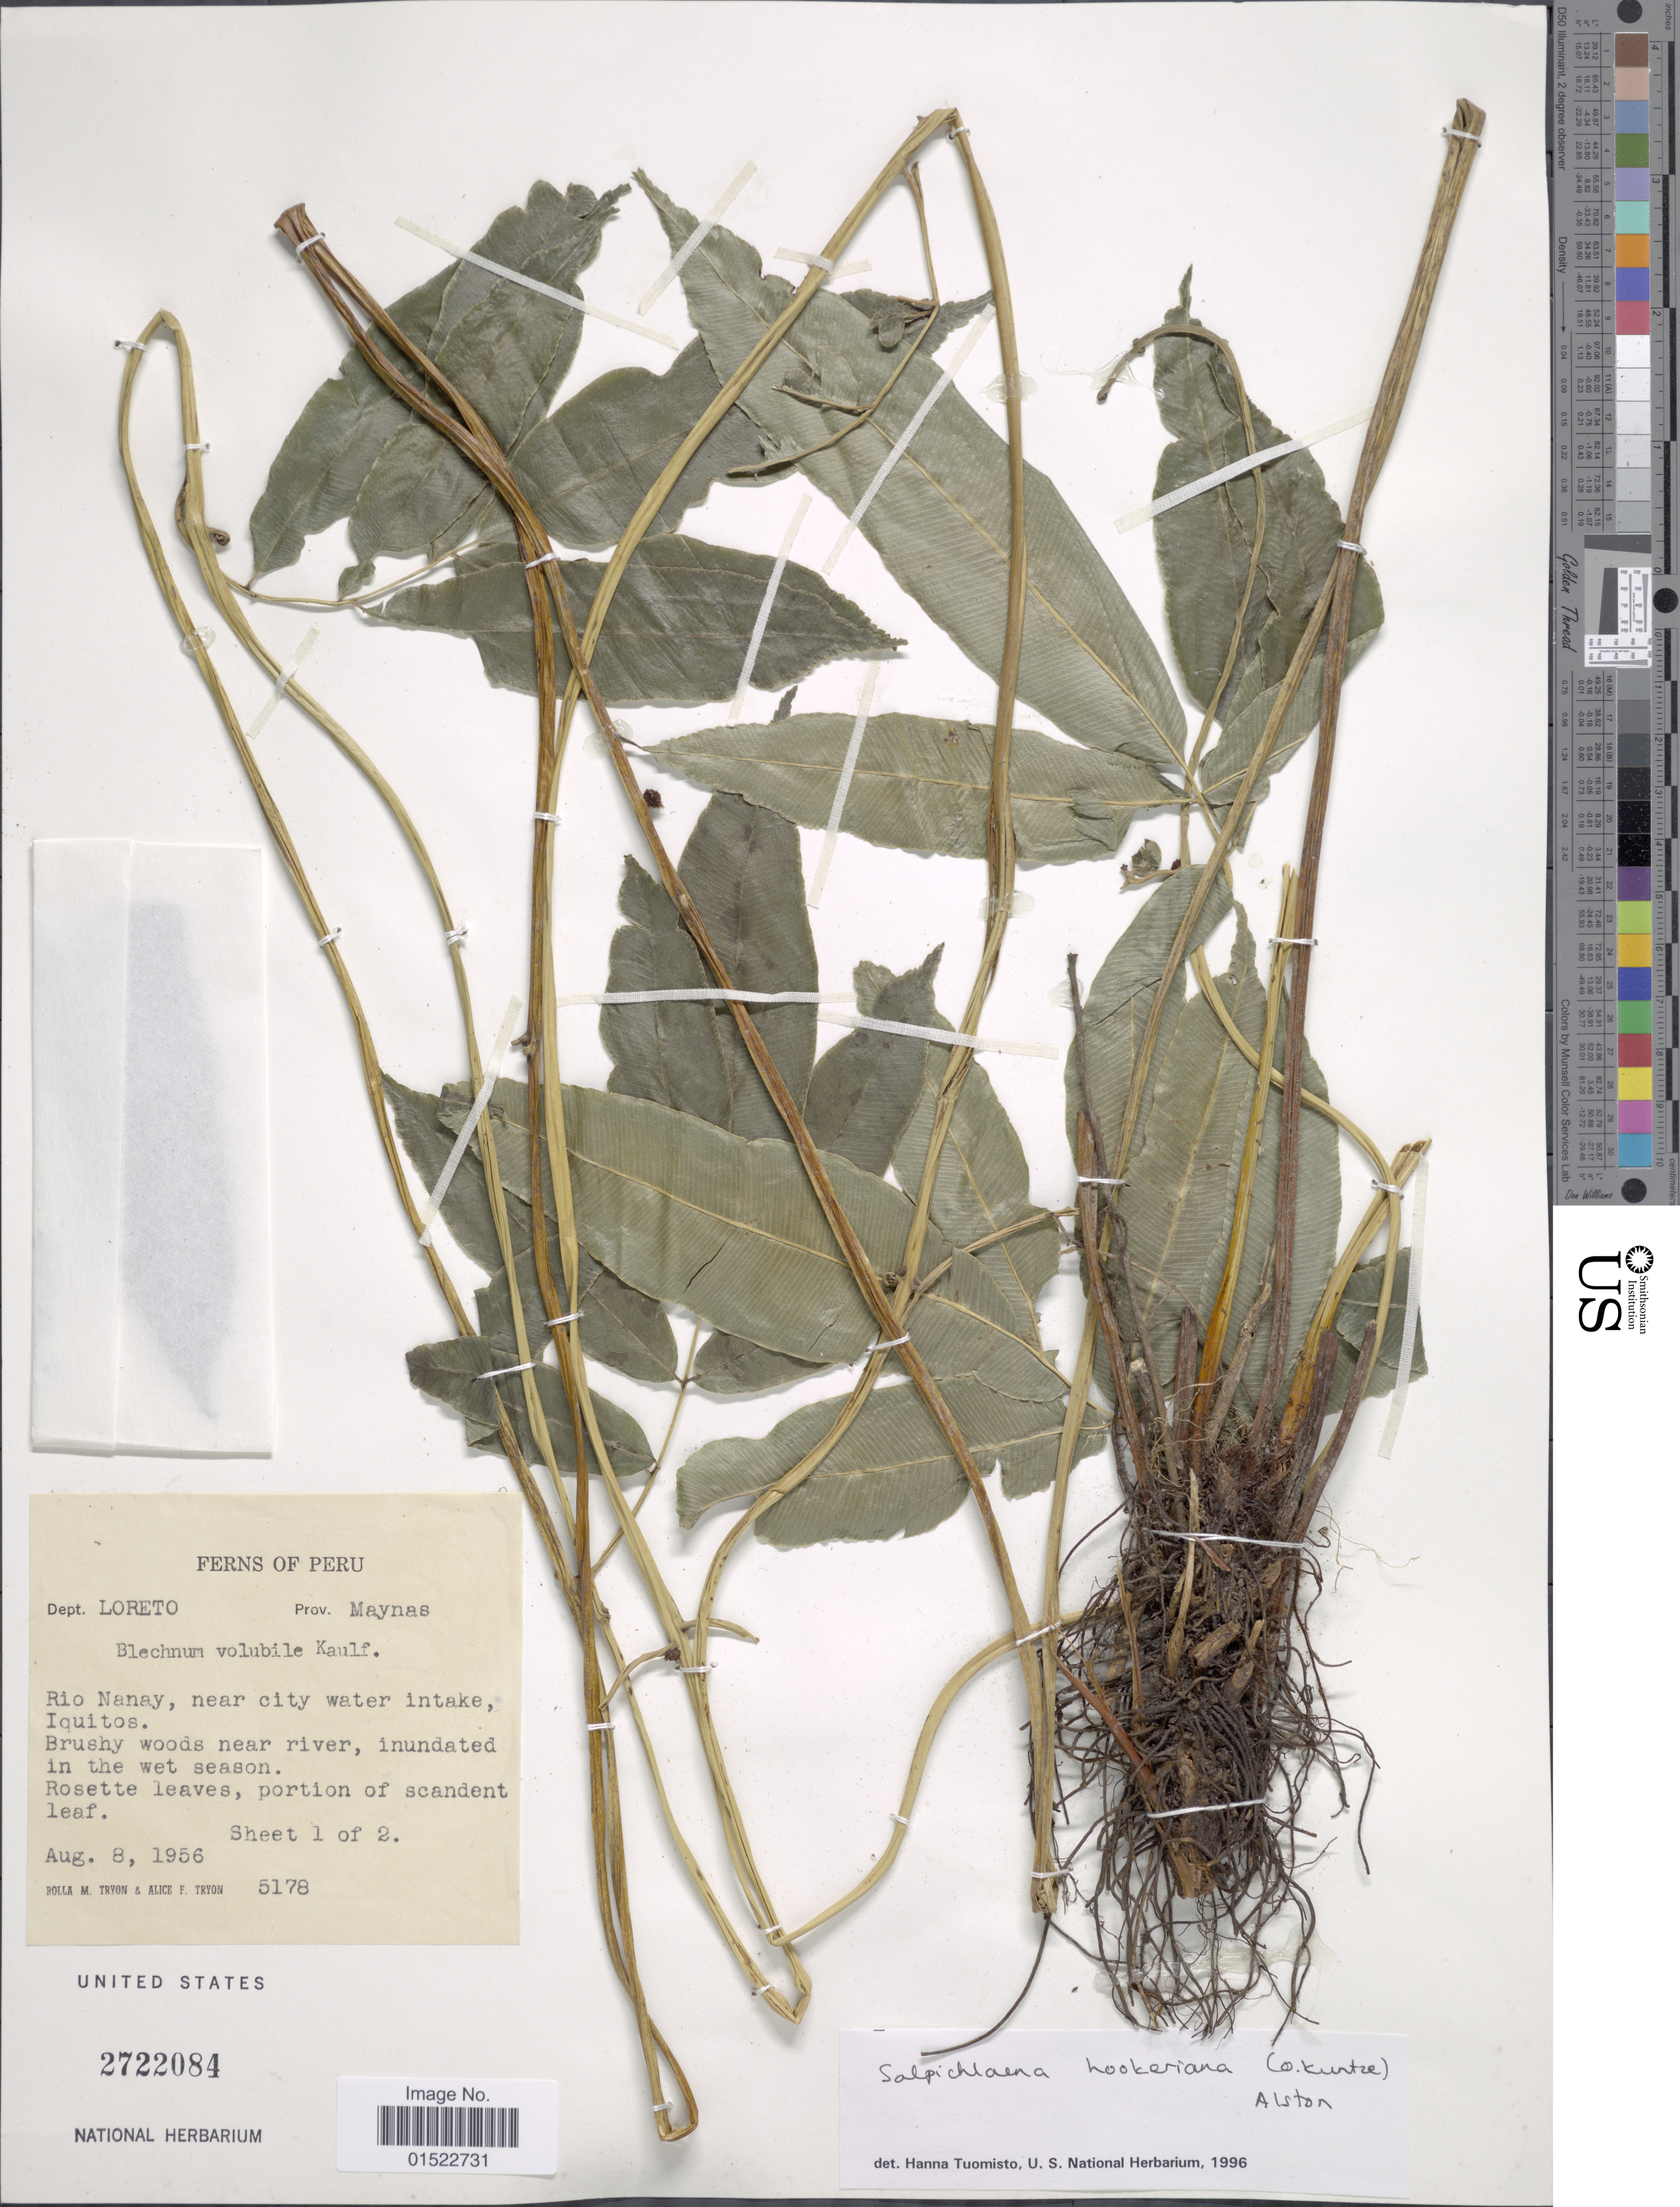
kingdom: Plantae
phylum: Tracheophyta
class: Polypodiopsida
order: Polypodiales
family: Blechnaceae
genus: Salpichlaena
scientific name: Salpichlaena hookeriana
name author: (Kuntze) Alston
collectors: R. M. Tryon & A. F. Tryon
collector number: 5178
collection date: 1956-08-08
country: Peru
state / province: Loreto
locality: Dept. Loreto, Prov. Maynas, Rio Nanay, near city water intake Iquitos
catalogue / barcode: US 2722084